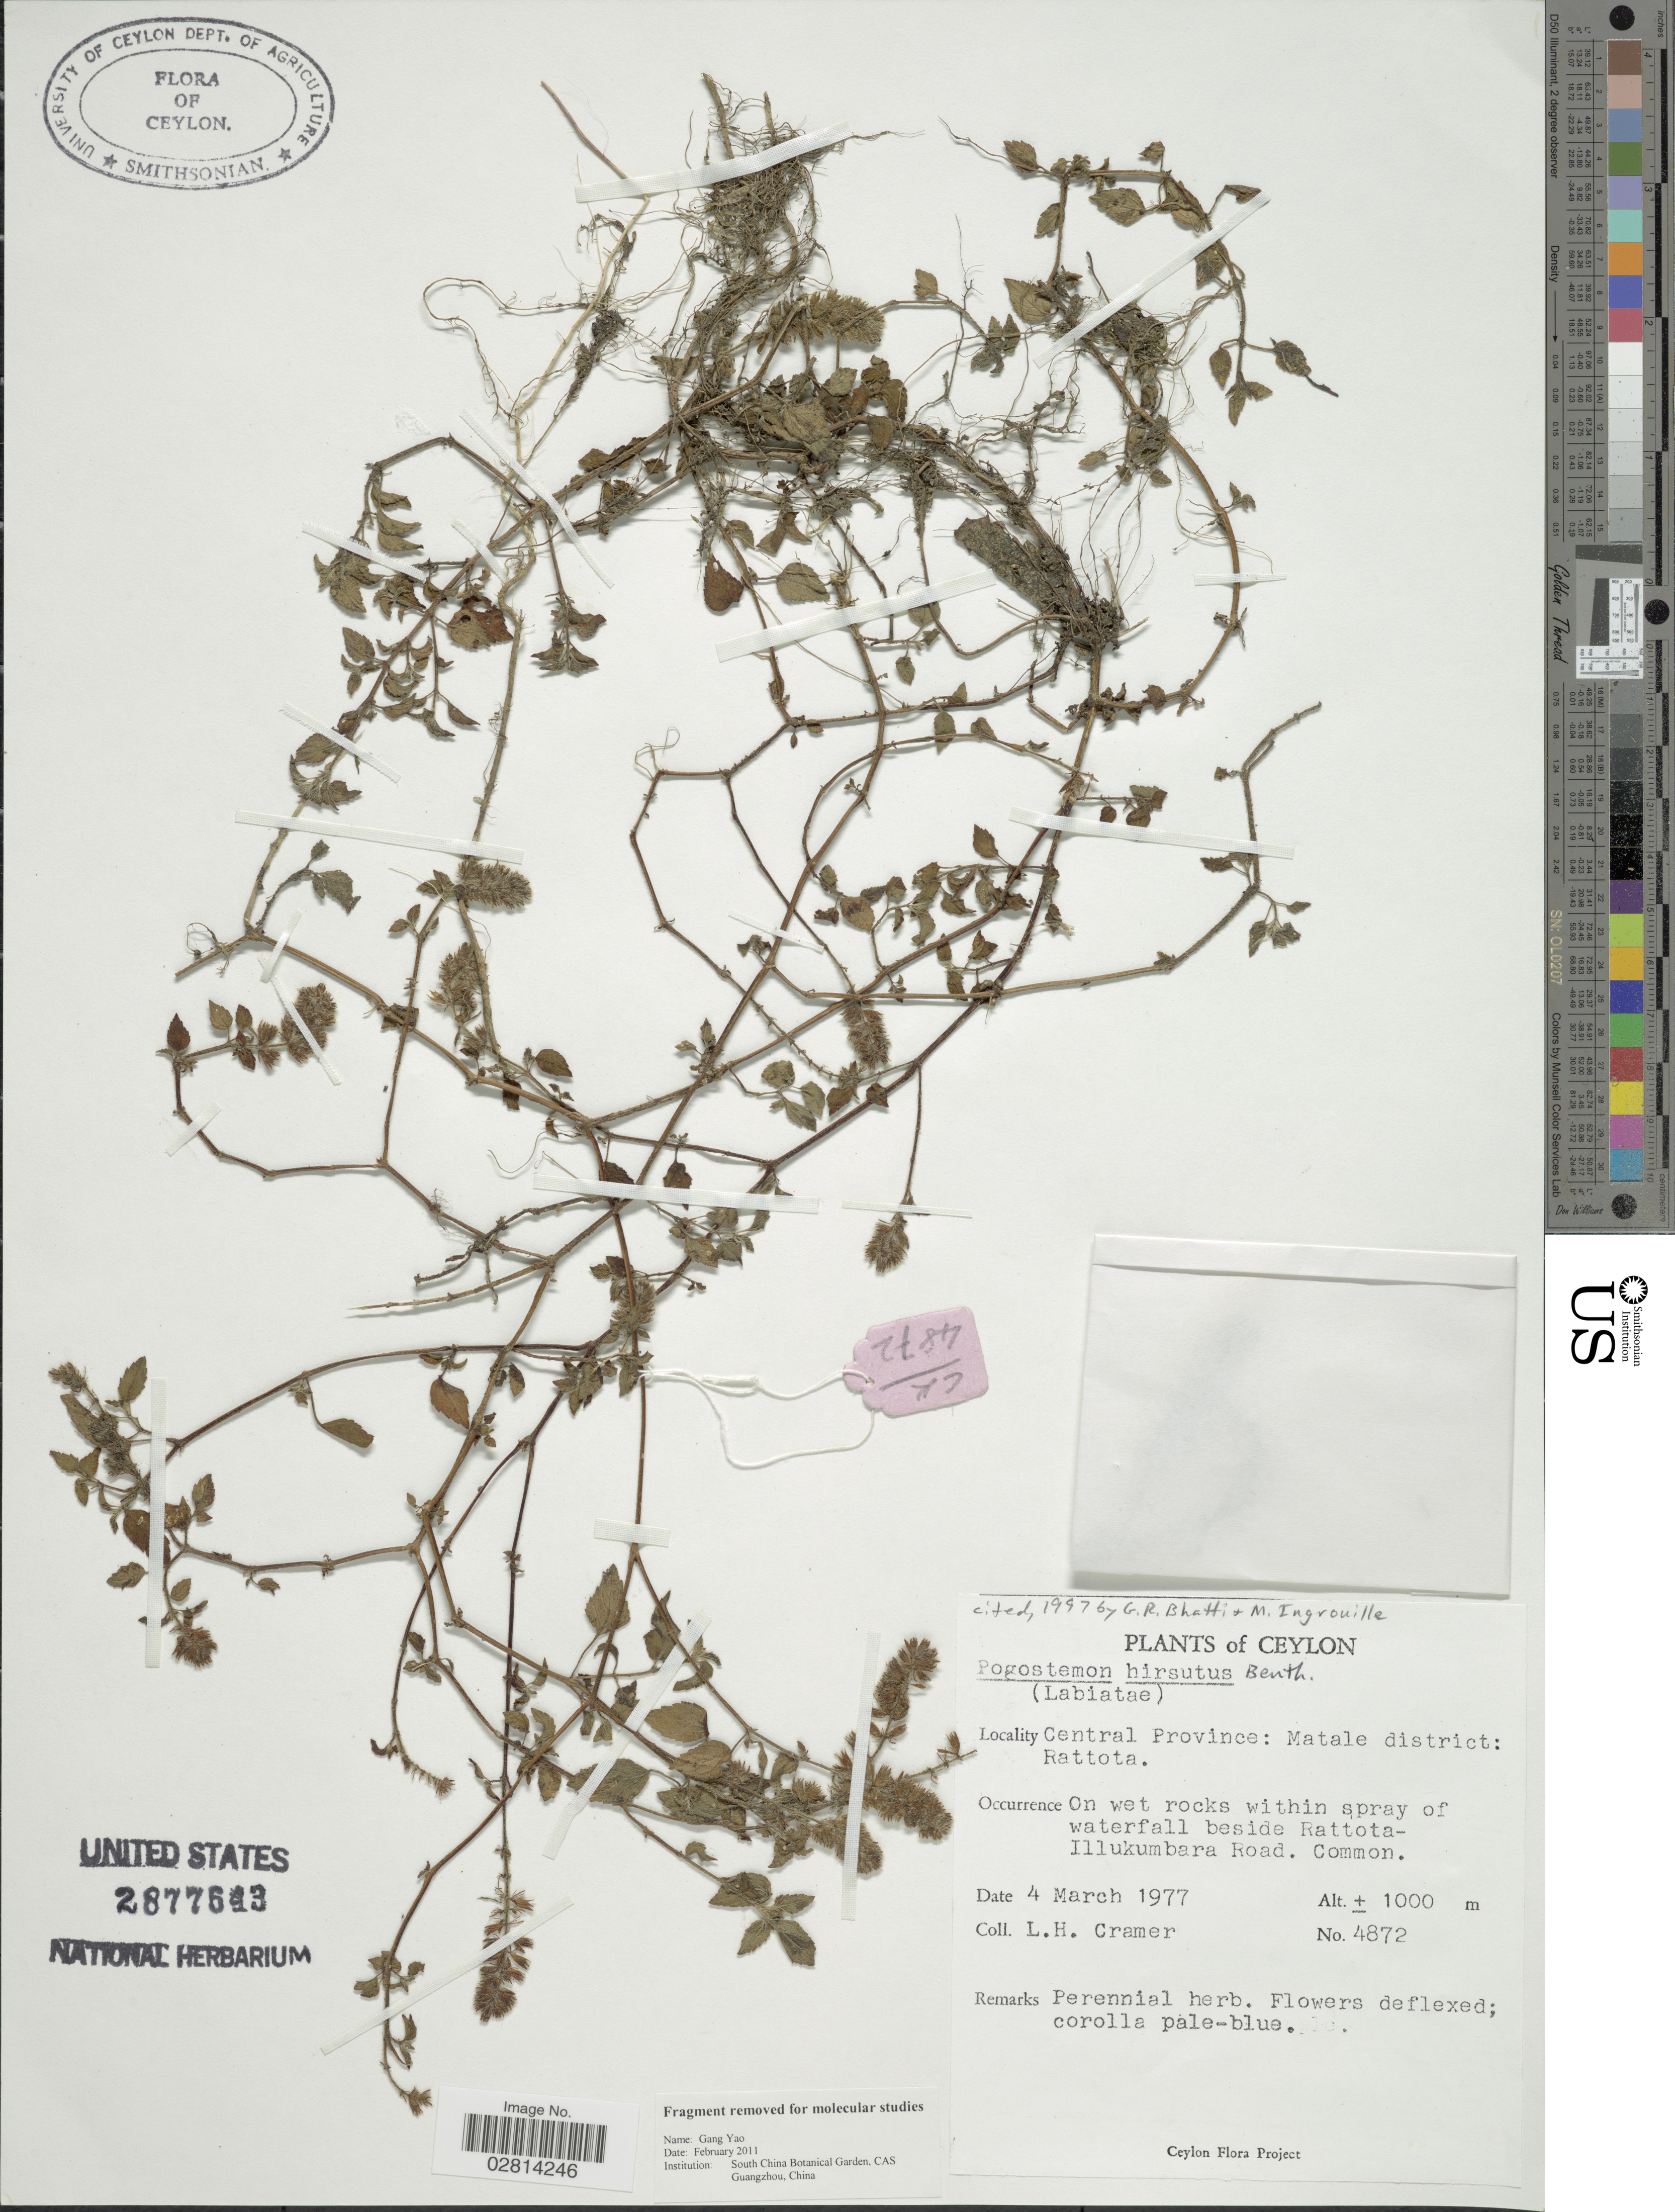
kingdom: Plantae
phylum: Tracheophyta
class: Magnoliopsida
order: Lamiales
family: Lamiaceae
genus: Pogostemon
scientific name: Pogostemon hirsutus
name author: Benth.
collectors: L. H. Cramer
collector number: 4872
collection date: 1977-03-04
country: Sri Lanka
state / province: Central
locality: Ceylon. Matale district: Rattota. On wet rocks within spray of waterfall beside Rattota-Illukumbara Road.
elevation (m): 1000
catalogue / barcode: US 2877643